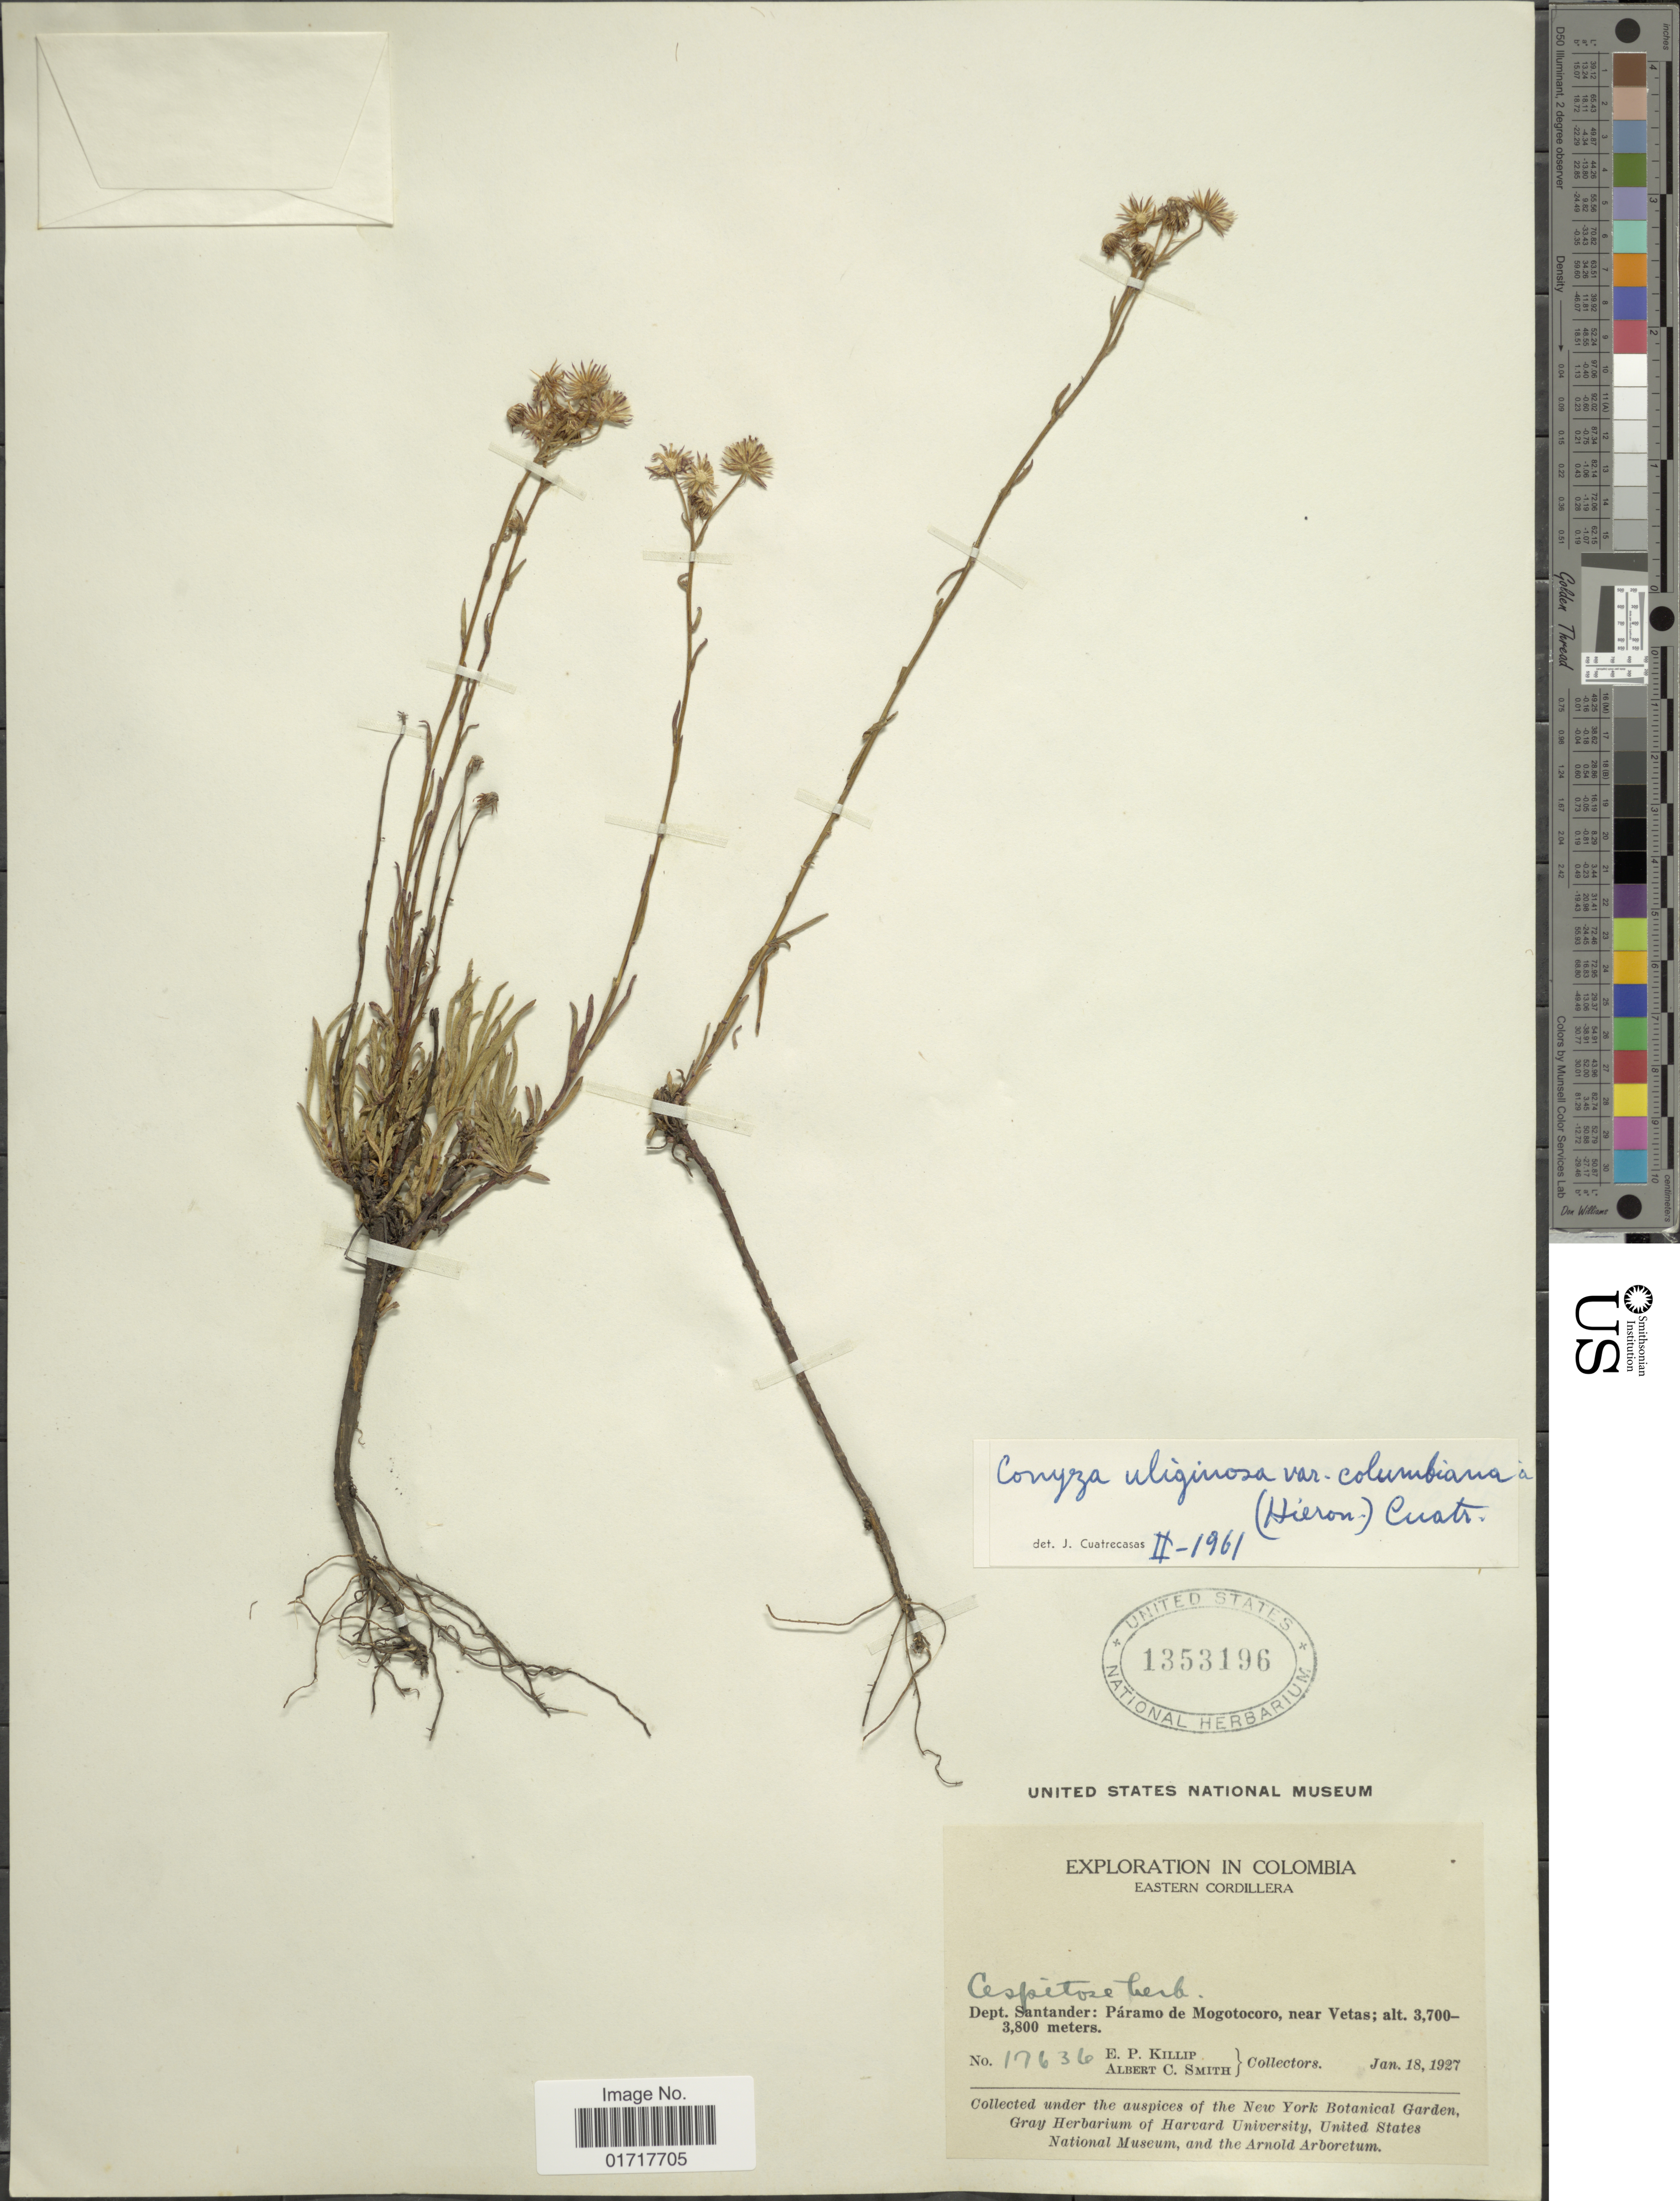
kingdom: Plantae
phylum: Tracheophyta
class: Magnoliopsida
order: Asterales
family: Asteraceae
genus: Conyza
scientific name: Conyza uliginosa var. colimbiana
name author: (Hieron.) Cuatrec.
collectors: E. P. Killip & A. C. Smith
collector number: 17636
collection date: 1927-01-18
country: Colombia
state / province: Santander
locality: Dept. Santander: Paramo de Morgotocoro, near Vetas.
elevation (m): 3700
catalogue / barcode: US 1353196